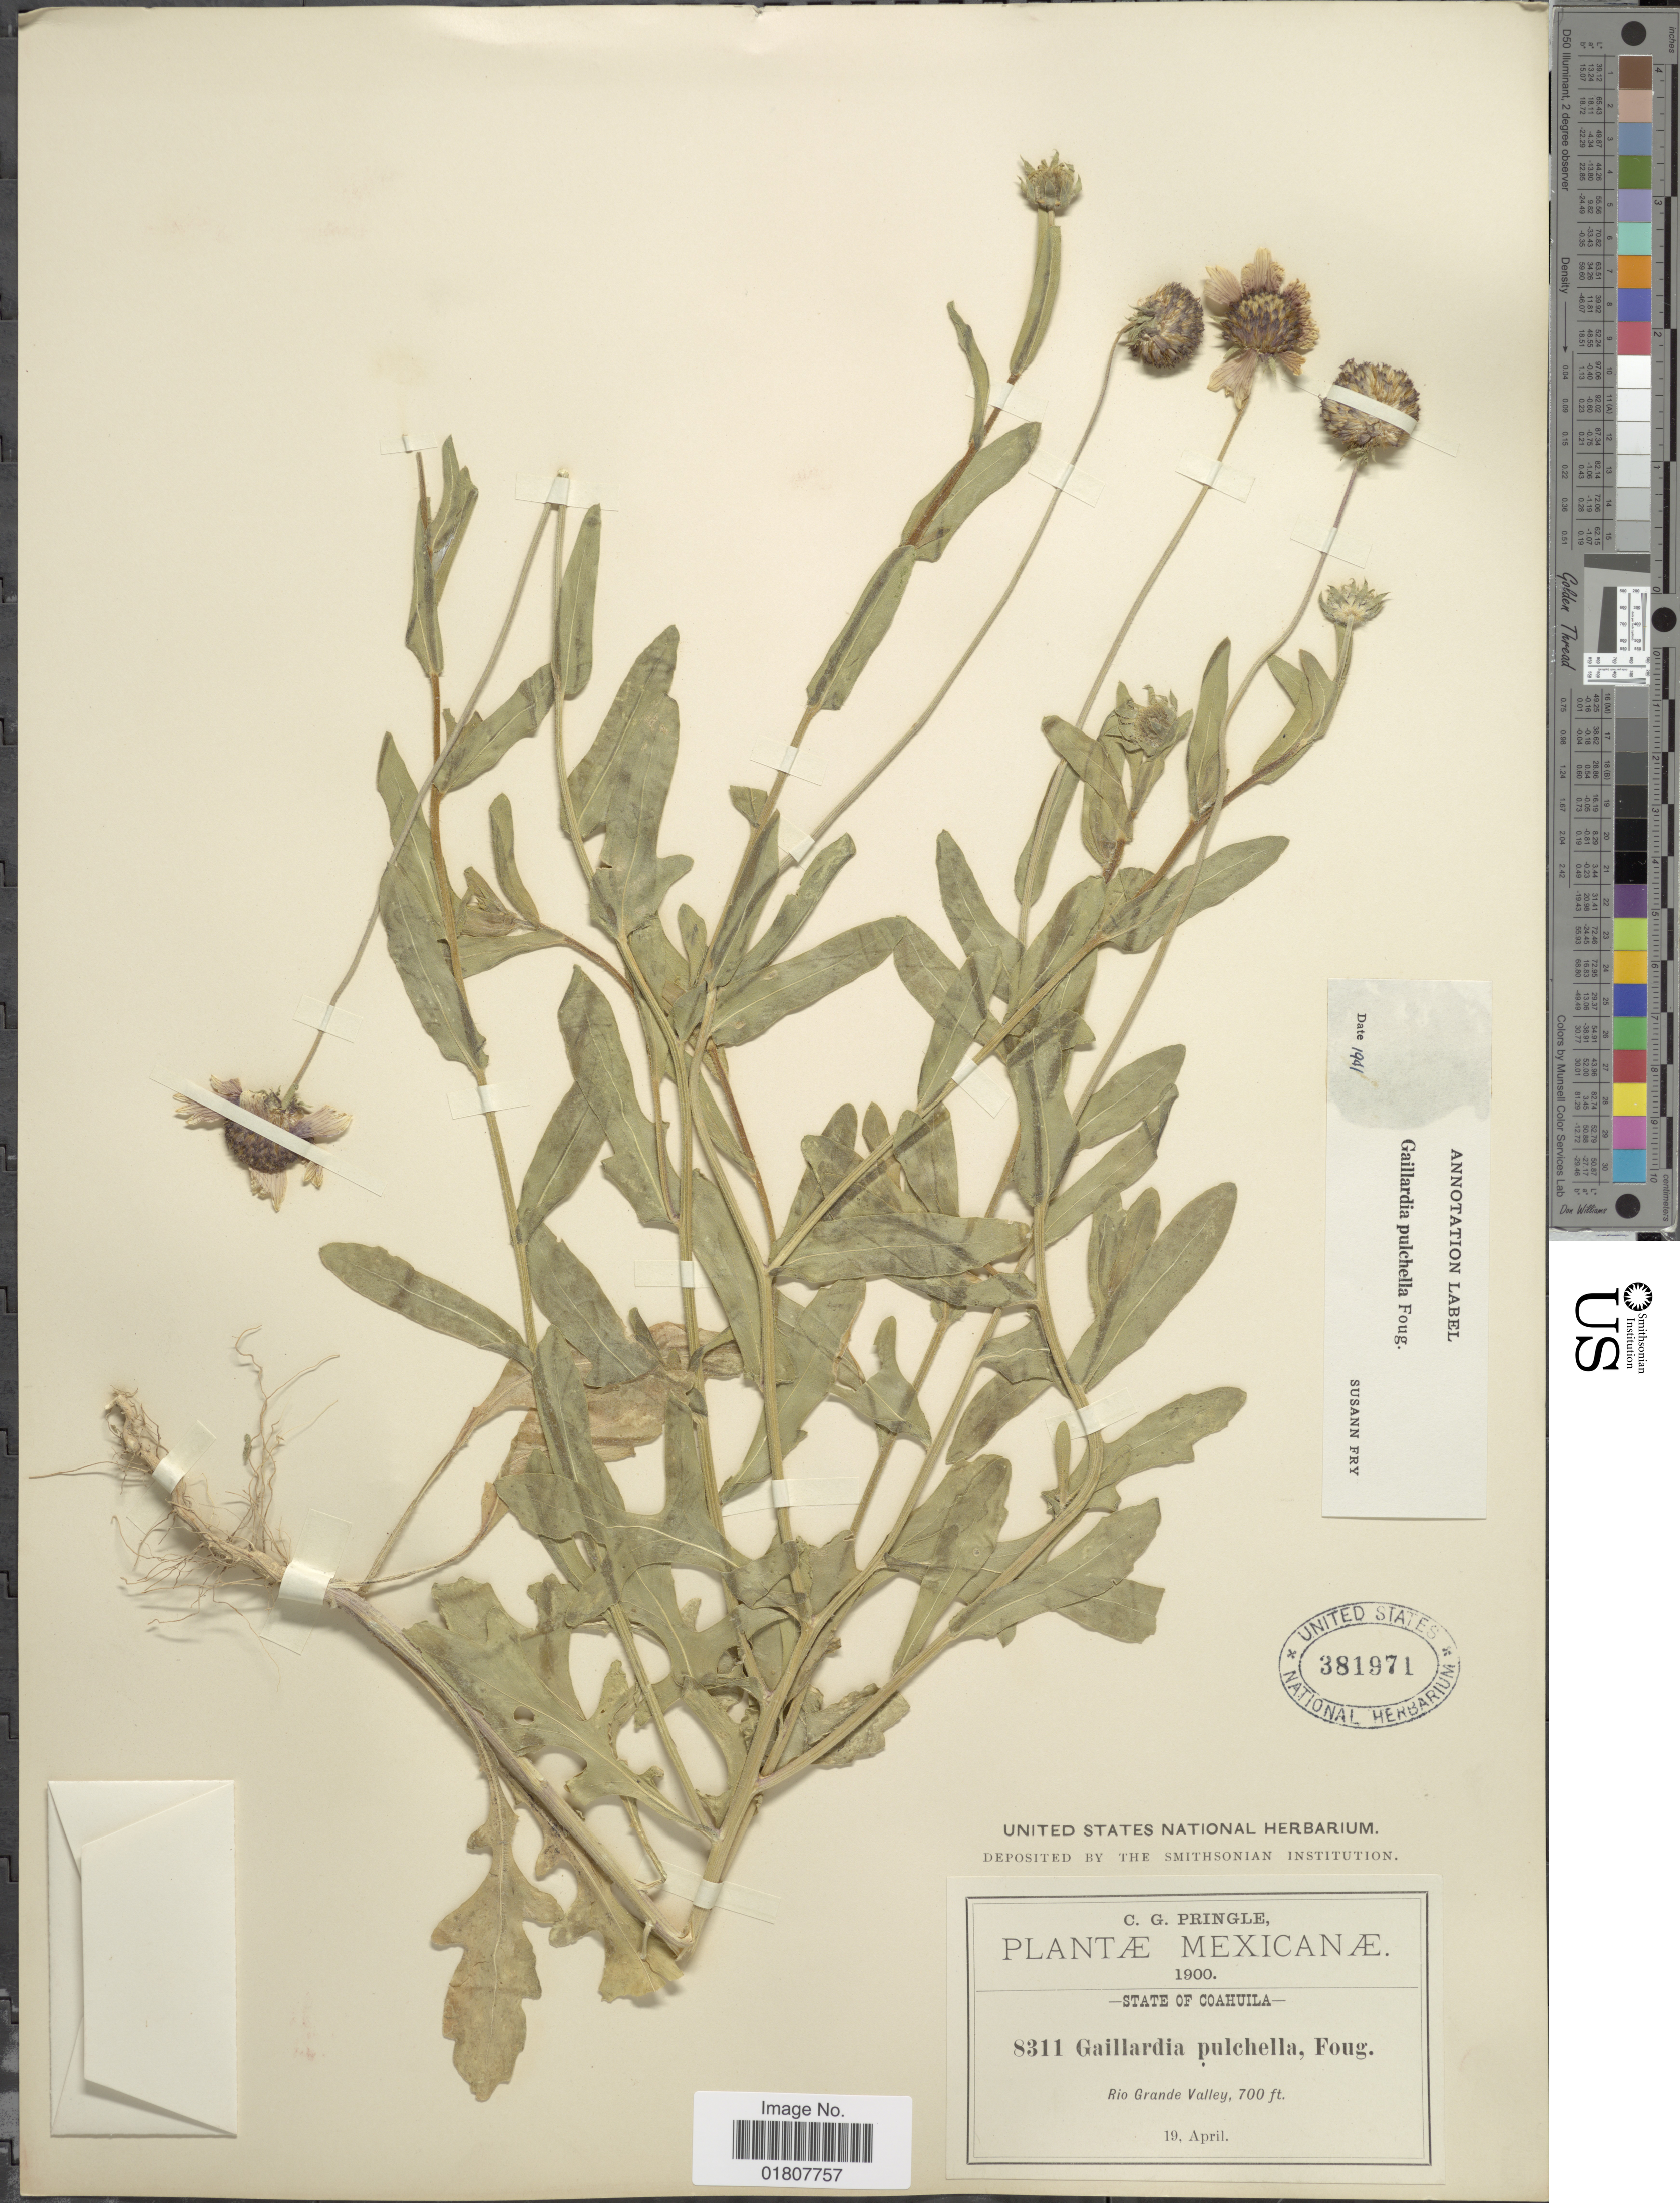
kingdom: Plantae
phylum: Tracheophyta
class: Magnoliopsida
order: Asterales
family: Asteraceae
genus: Gaillardia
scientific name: Gaillardia pulchella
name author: Foug.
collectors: C. G. Pringle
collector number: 8311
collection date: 1900-04-19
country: Mexico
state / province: Coahuila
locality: Rio Grande Valley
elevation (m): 213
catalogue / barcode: US 381971